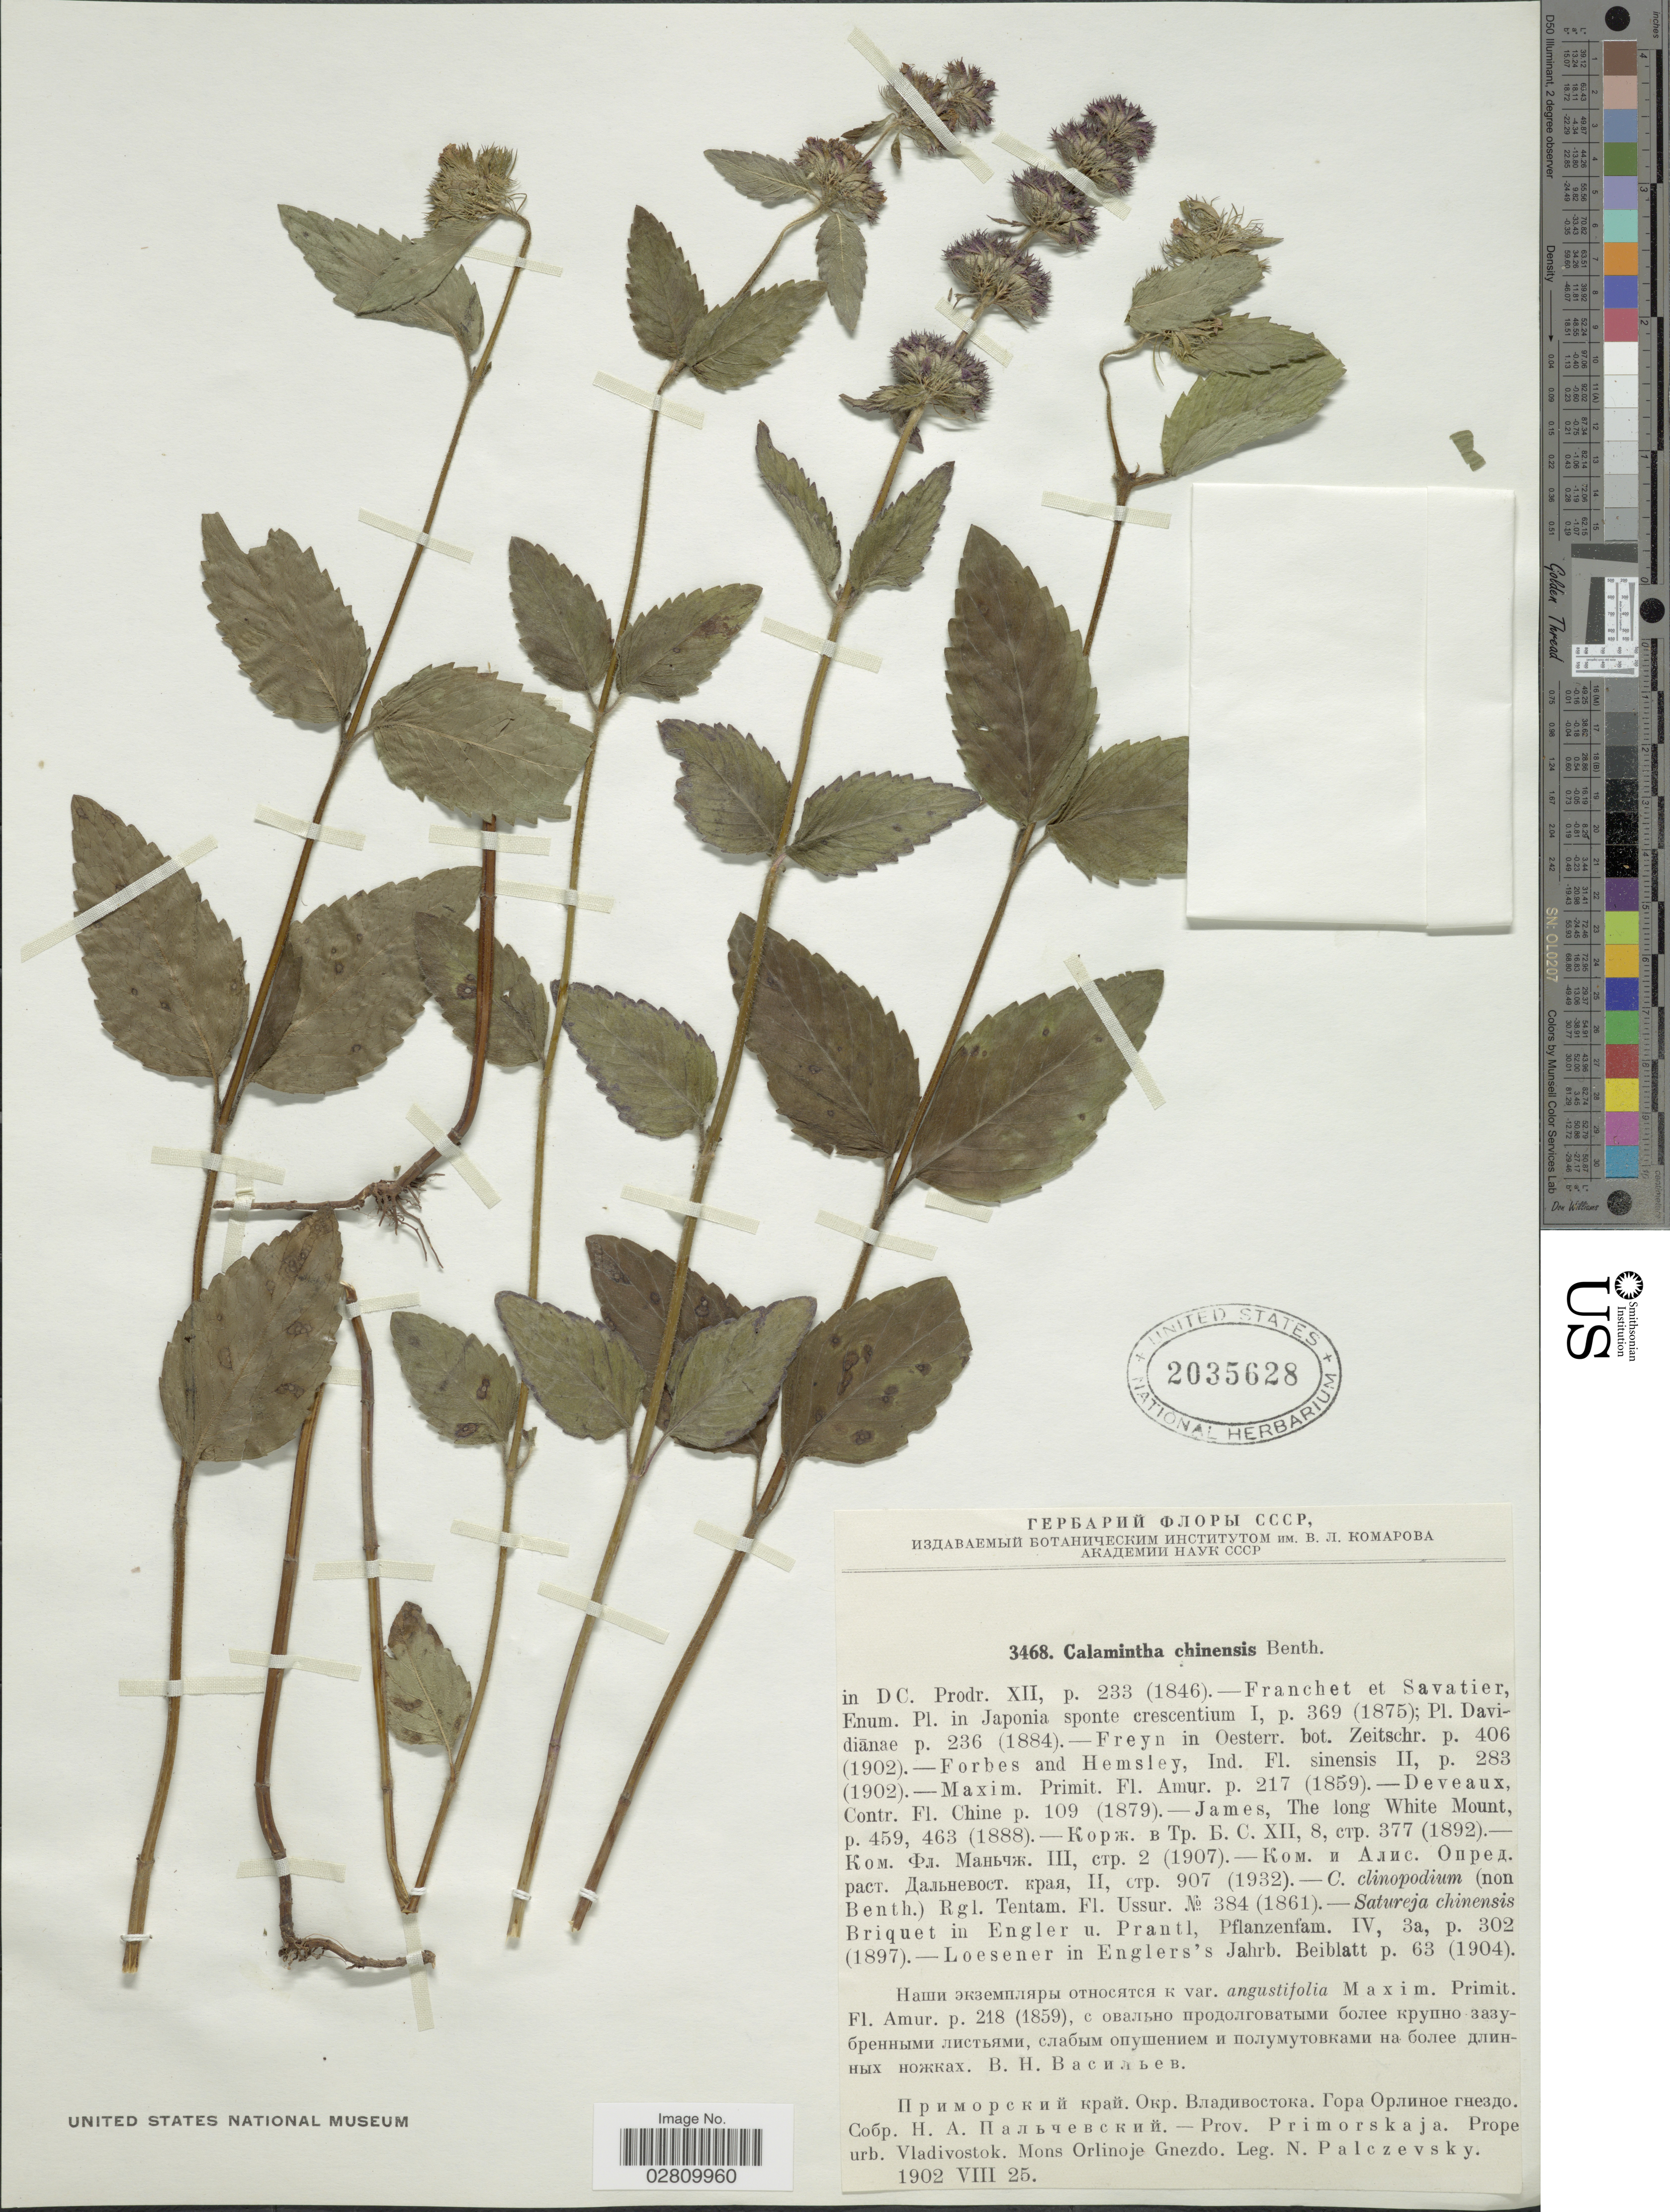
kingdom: Plantae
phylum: Tracheophyta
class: Magnoliopsida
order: Lamiales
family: Lamiaceae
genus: Calamintha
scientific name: Calamintha chinensis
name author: Benth.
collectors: N. Palczevsky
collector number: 3468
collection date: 1902-08-25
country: Russian Federation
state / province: Primorsky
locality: Prov. Primorskaja. Prope urb. Vladivostok. Mons Orlinoje Gnezdo.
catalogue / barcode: US 2035628